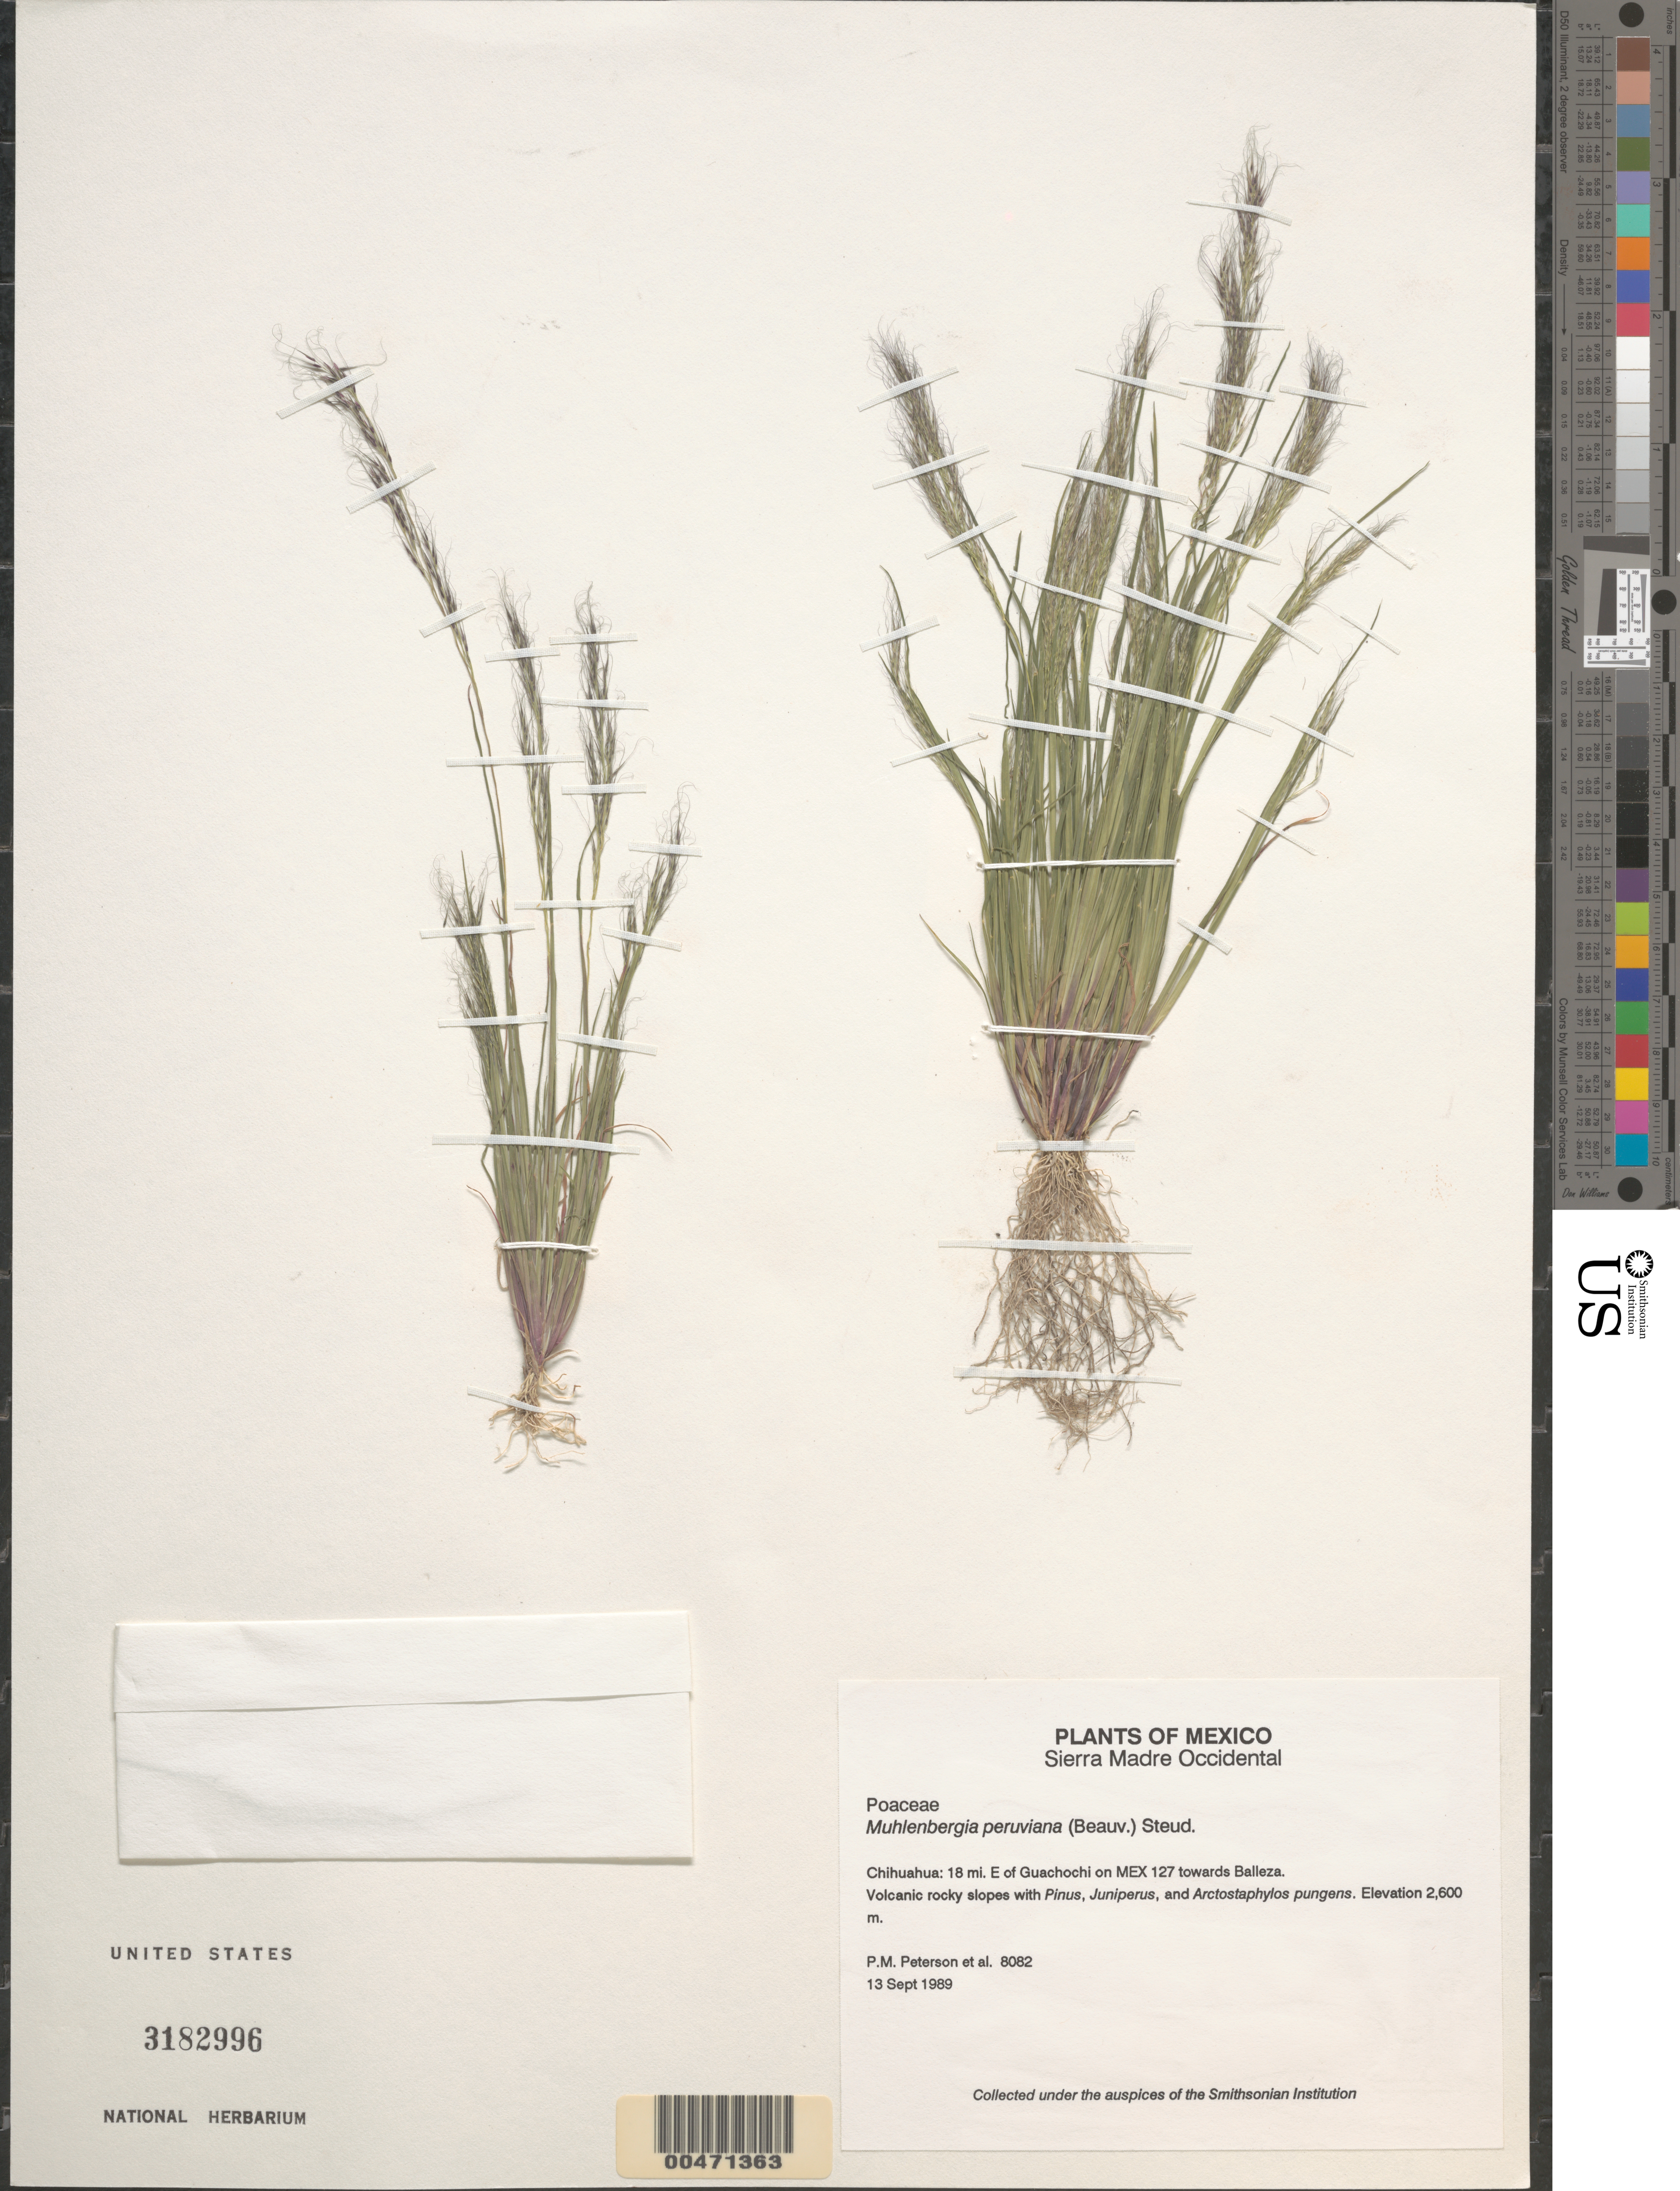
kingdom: Plantae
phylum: Tracheophyta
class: Liliopsida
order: Poales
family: Poaceae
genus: Muhlenbergia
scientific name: Muhlenbergia peruviana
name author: (P. Beauv.) Steud.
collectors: P. M. Peterson, C. R. Annable & Y. Herrera Arrieta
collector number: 08082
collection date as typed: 13 Sep 1989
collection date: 1989-09-13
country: Mexico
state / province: Chihuahua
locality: Sierra Madre Occidental, 18 mi. E of Guachochi on Mex 127 towards Balleza.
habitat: Volcanic rocky slopes with Pinus, Juniperus, and Arctostaphylos pungens.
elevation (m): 2600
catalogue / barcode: US 3182996